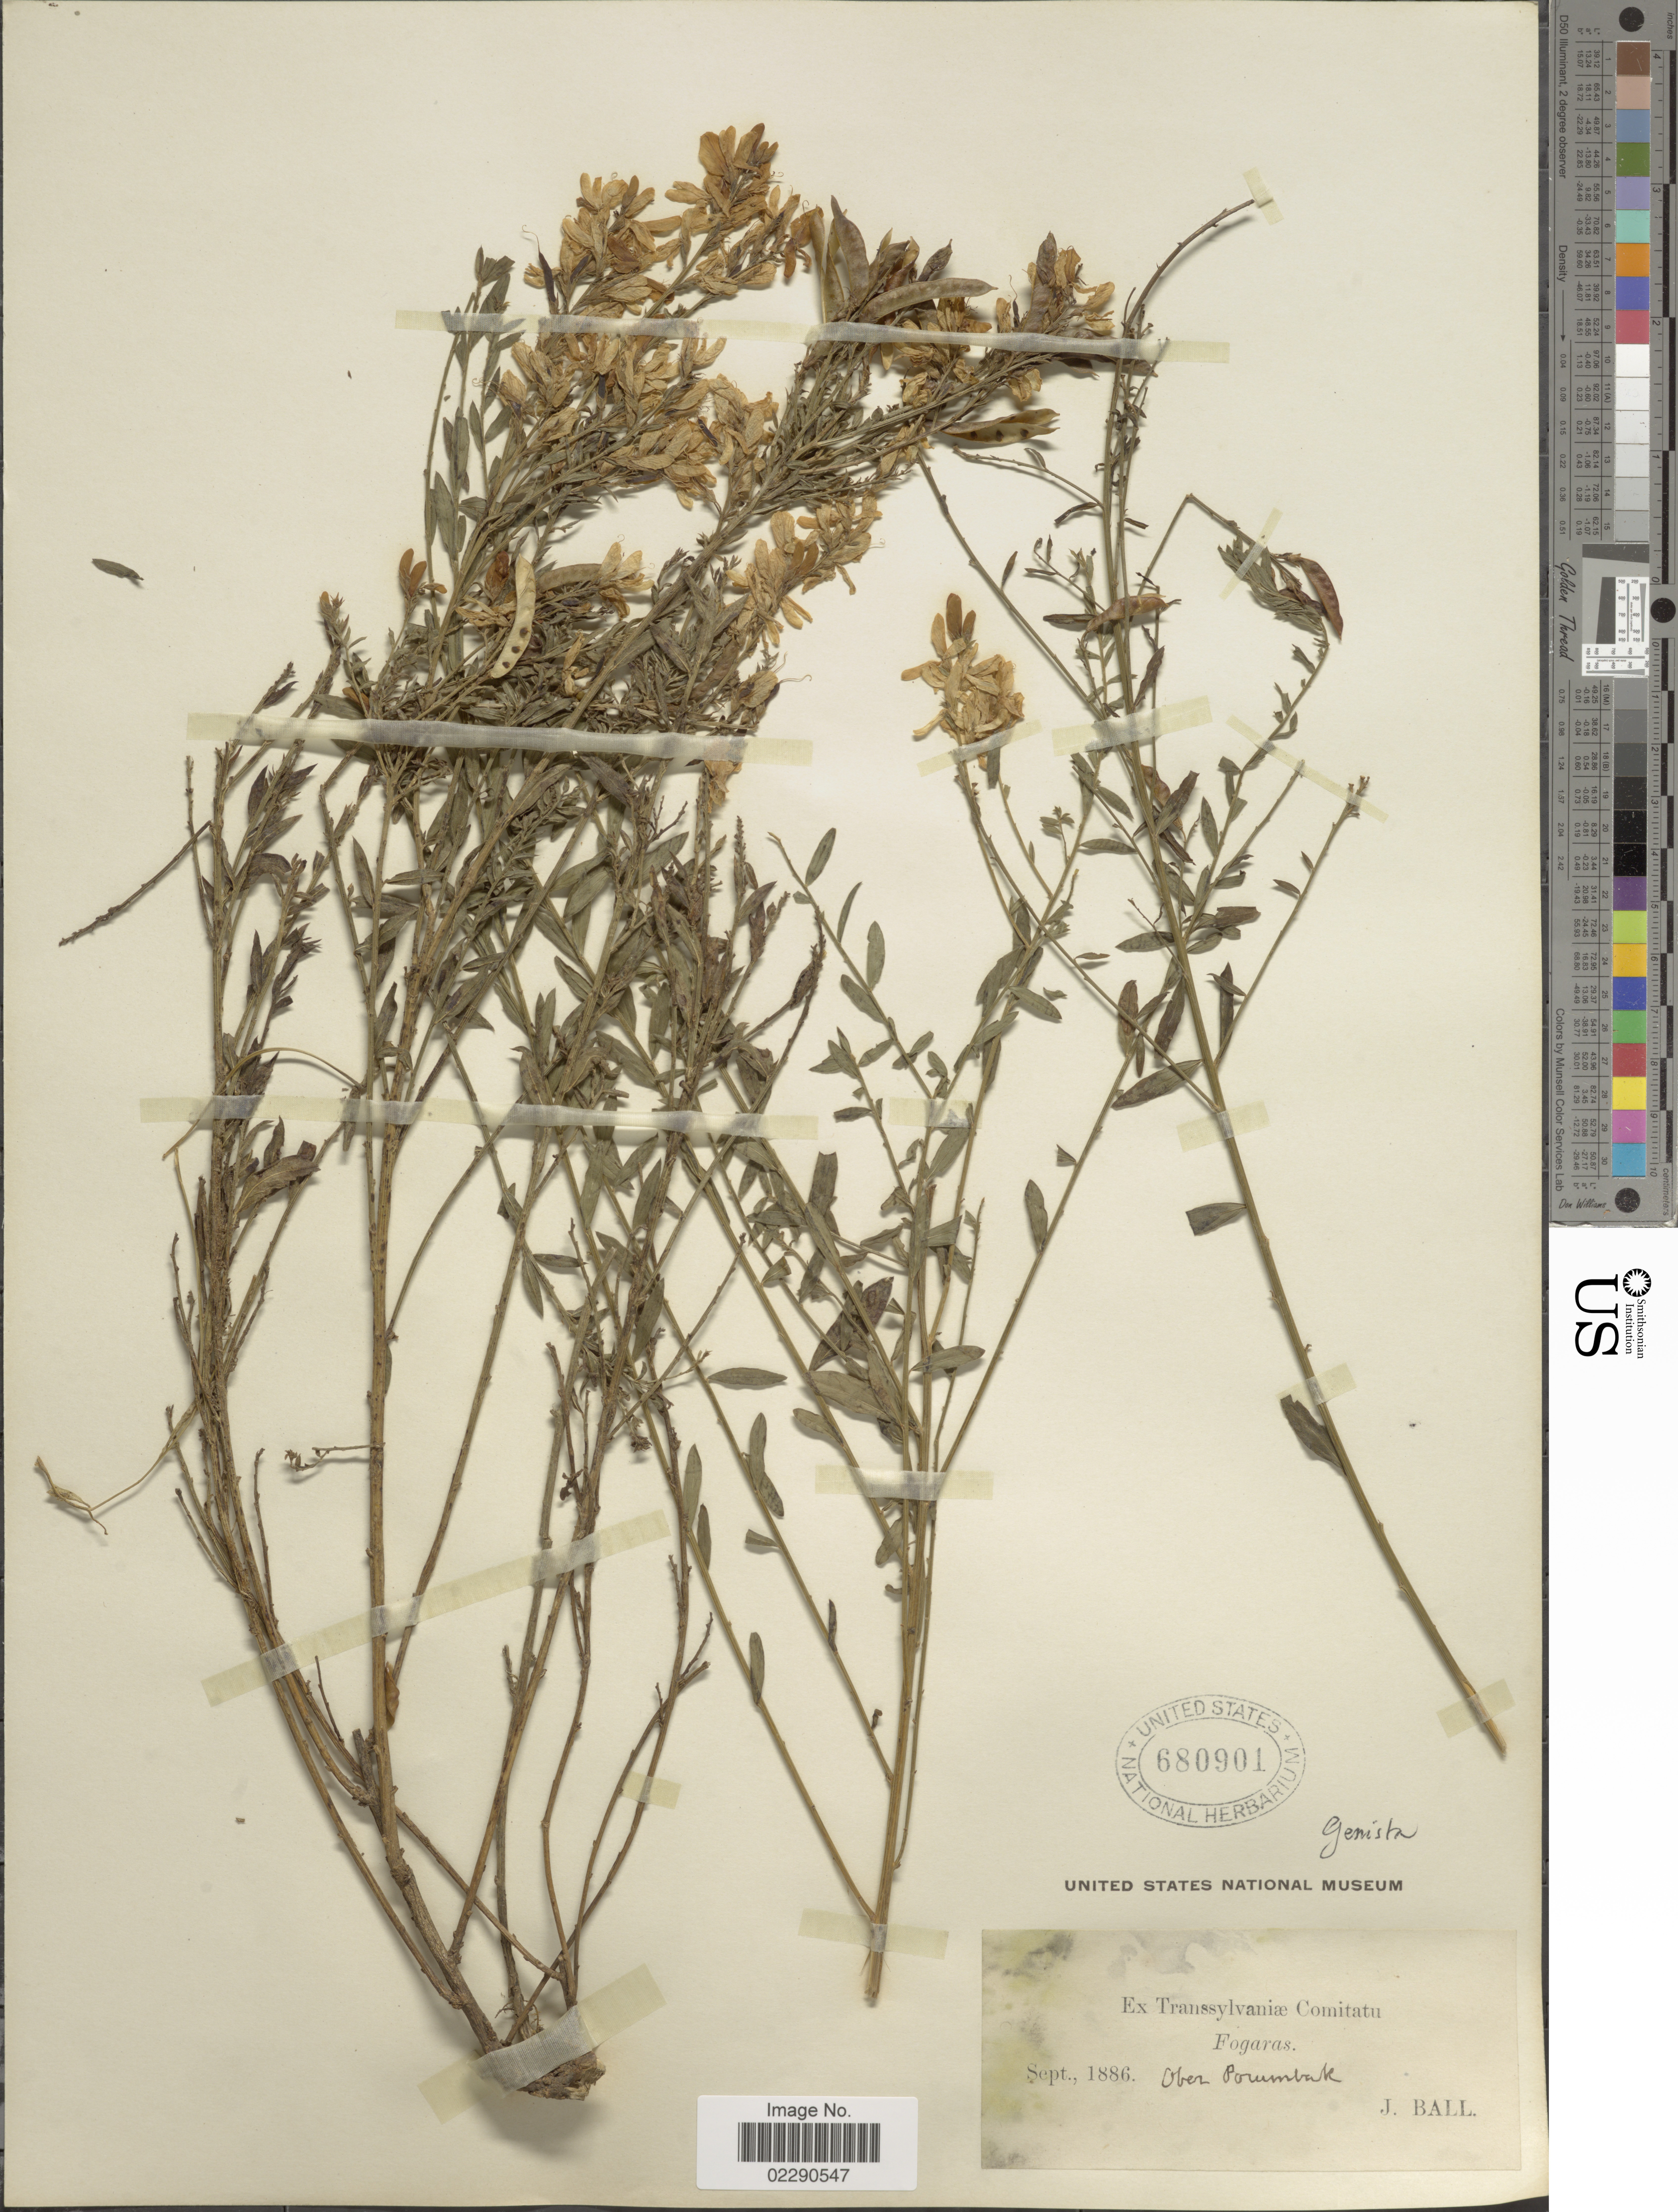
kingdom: Plantae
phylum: Tracheophyta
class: Magnoliopsida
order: Fabales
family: Fabaceae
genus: Genista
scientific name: Genista sp.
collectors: J. Ball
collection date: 1886-09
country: Romania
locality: Transsylvaniae Comitatu, Fogaras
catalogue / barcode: US 680901